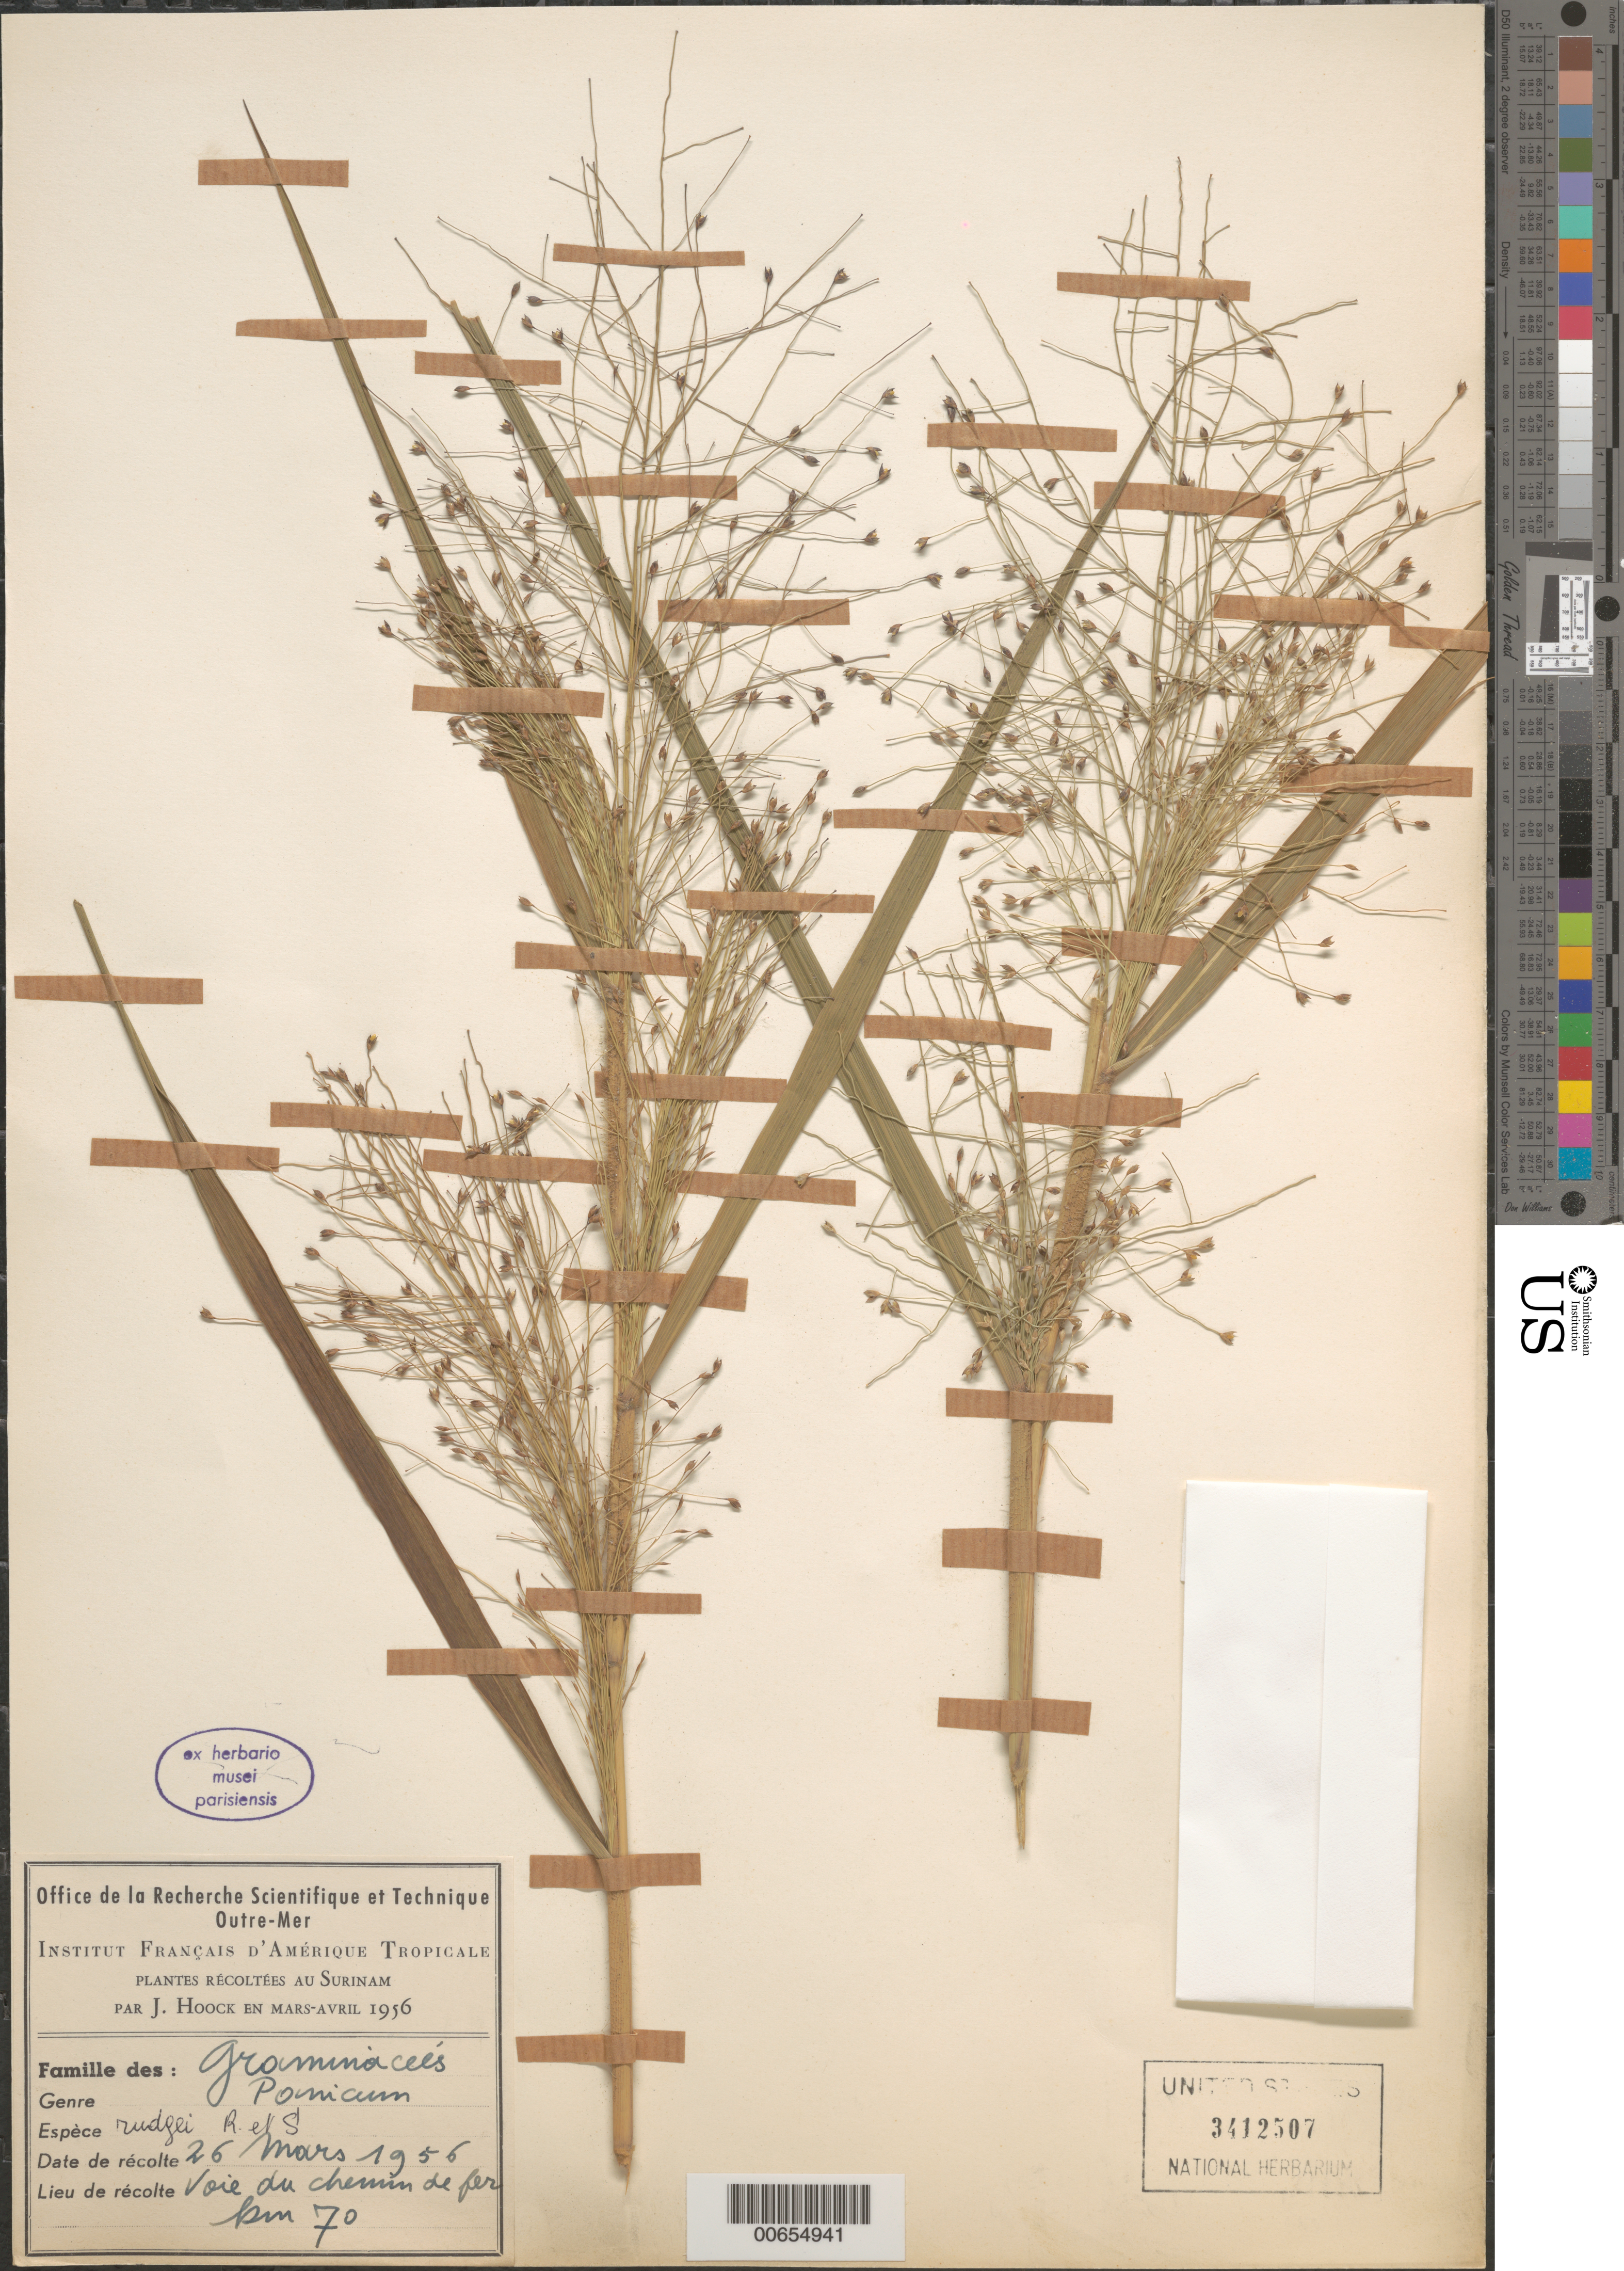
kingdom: Plantae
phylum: Tracheophyta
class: Liliopsida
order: Poales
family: Poaceae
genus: Panicum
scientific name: Panicum rudgei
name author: Roem. & Schult.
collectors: J. Hoock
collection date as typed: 26-Mar-56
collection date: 1956-03-26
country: Suriname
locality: Voie du chemin de fer, km 70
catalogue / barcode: US 3412507